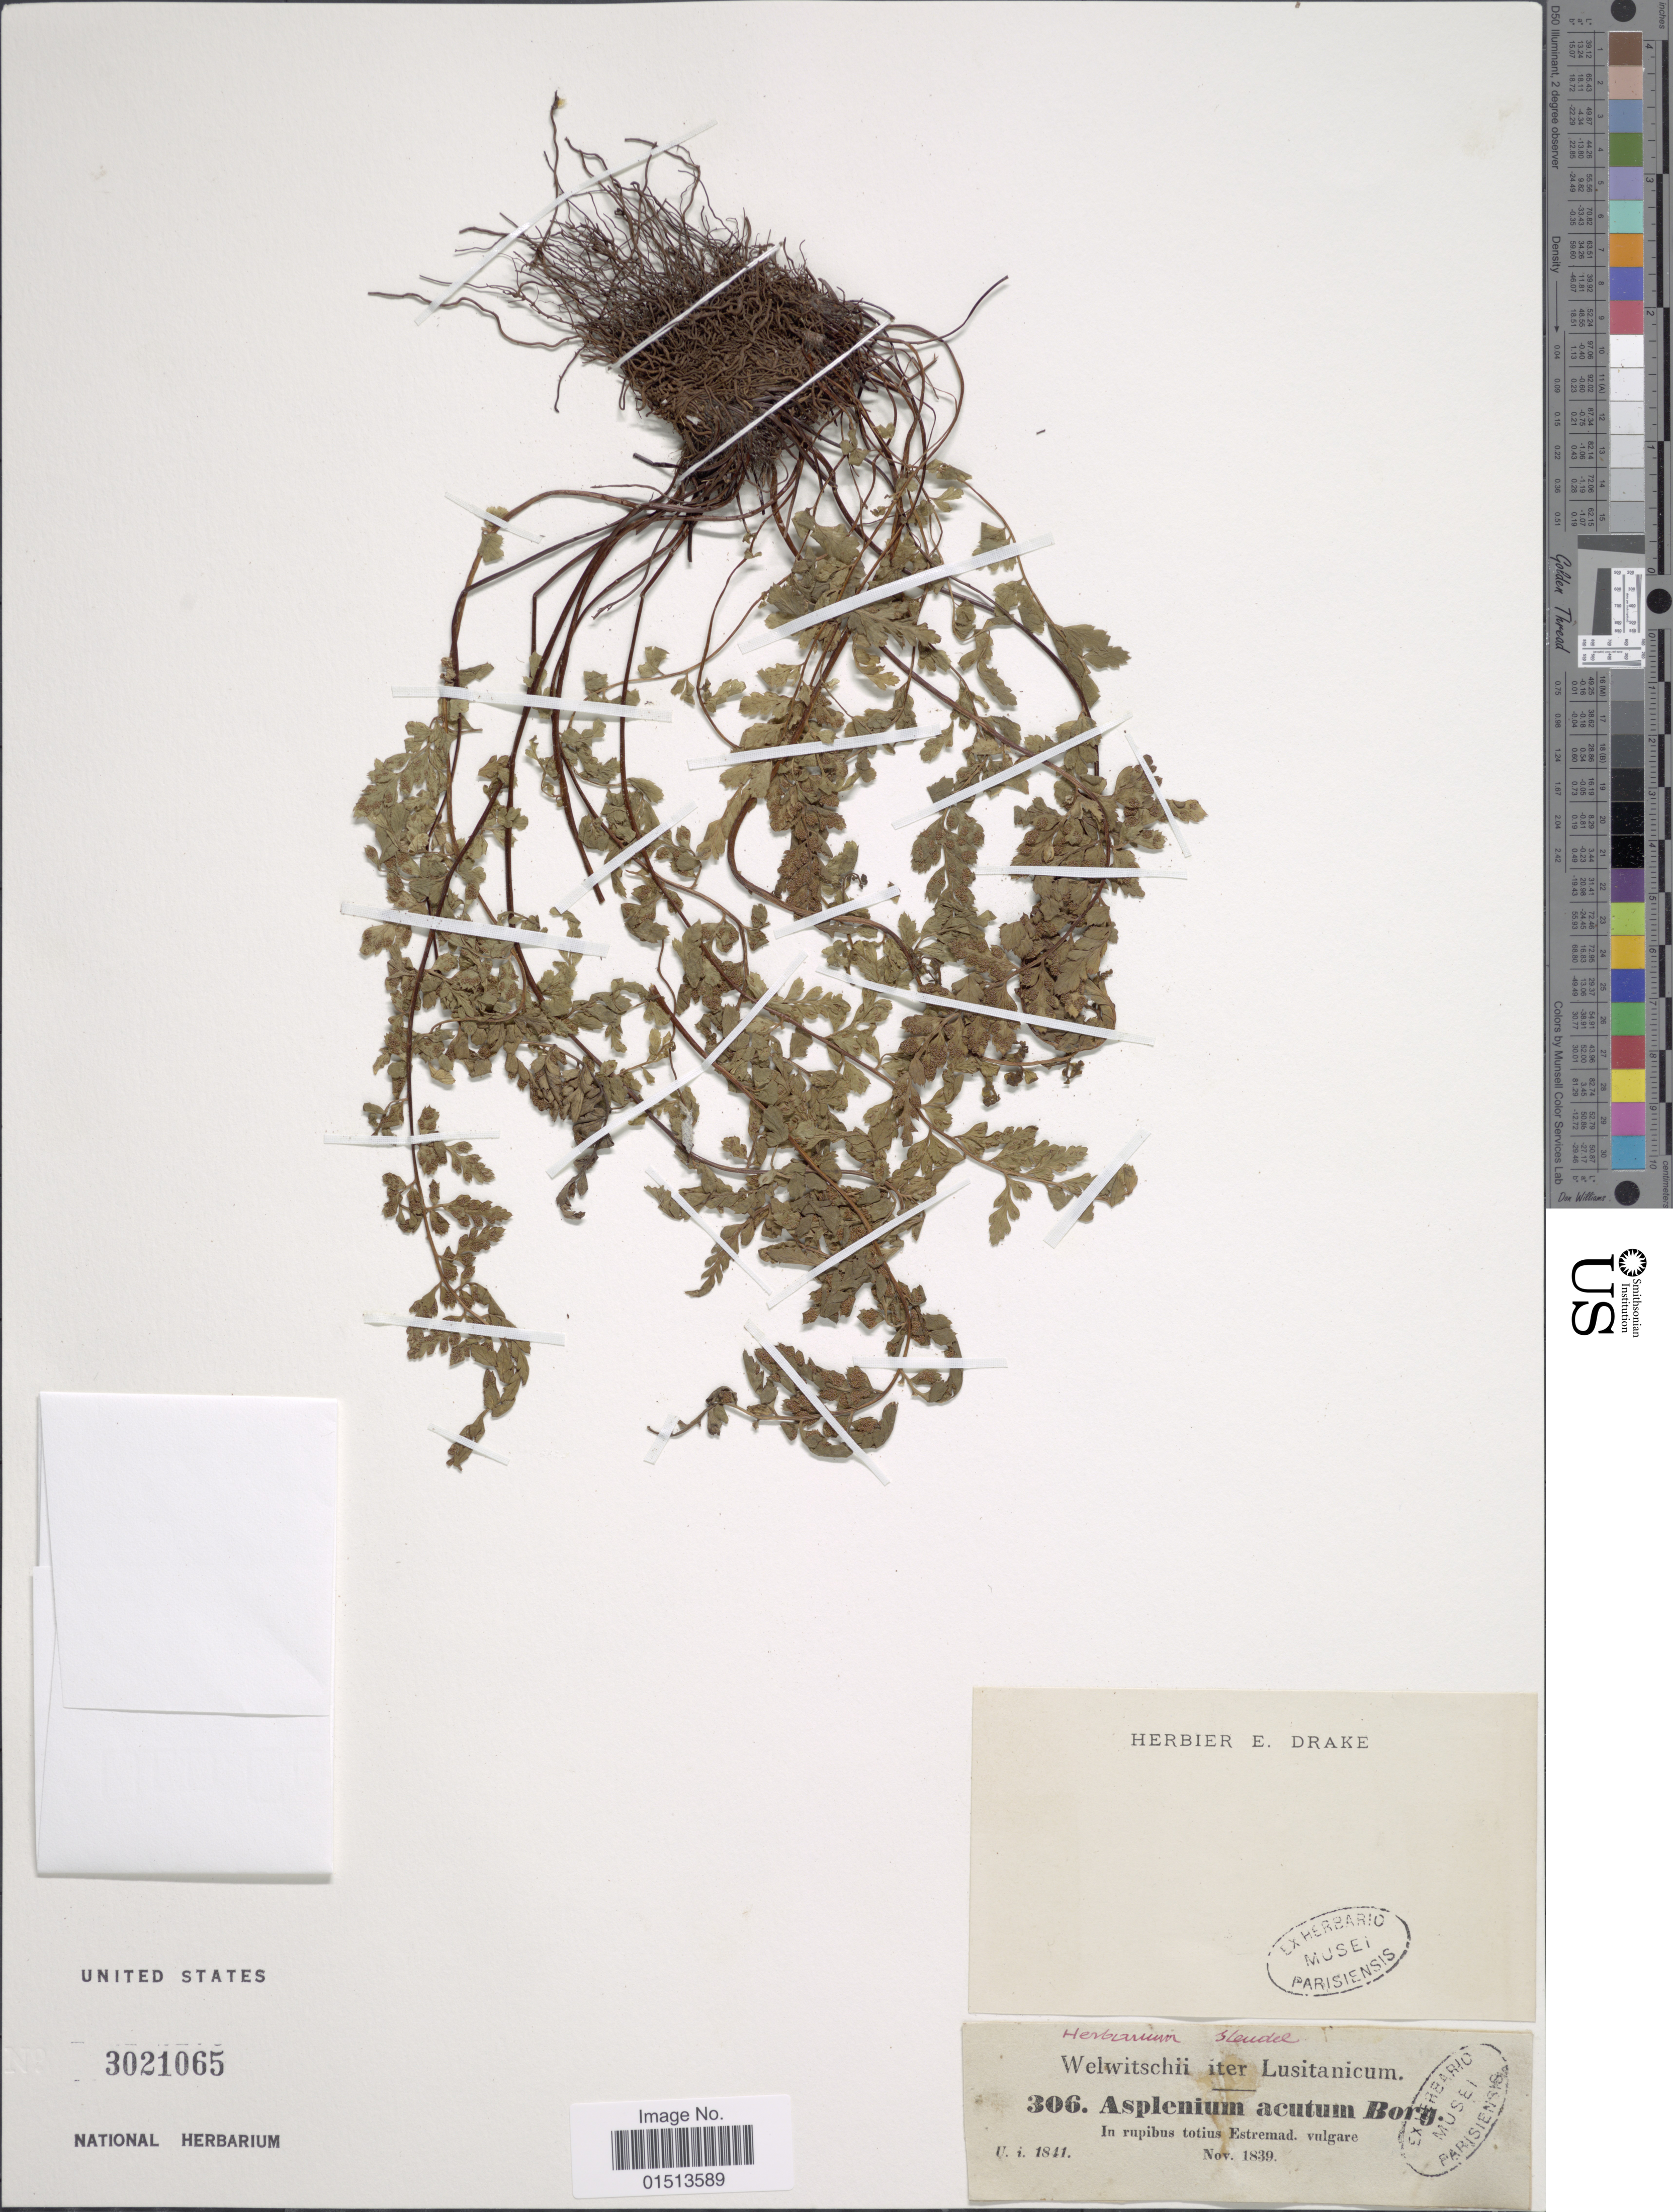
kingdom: Plantae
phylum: Tracheophyta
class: Polypodiopsida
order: Polypodiales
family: Aspleniaceae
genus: Asplenium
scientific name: Asplenium adiantum-nigrum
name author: L.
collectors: -. Welwitsch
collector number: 306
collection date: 1839-11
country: Portugal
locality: In rupibus totius Estremad. vulgare.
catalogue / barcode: US 3021065